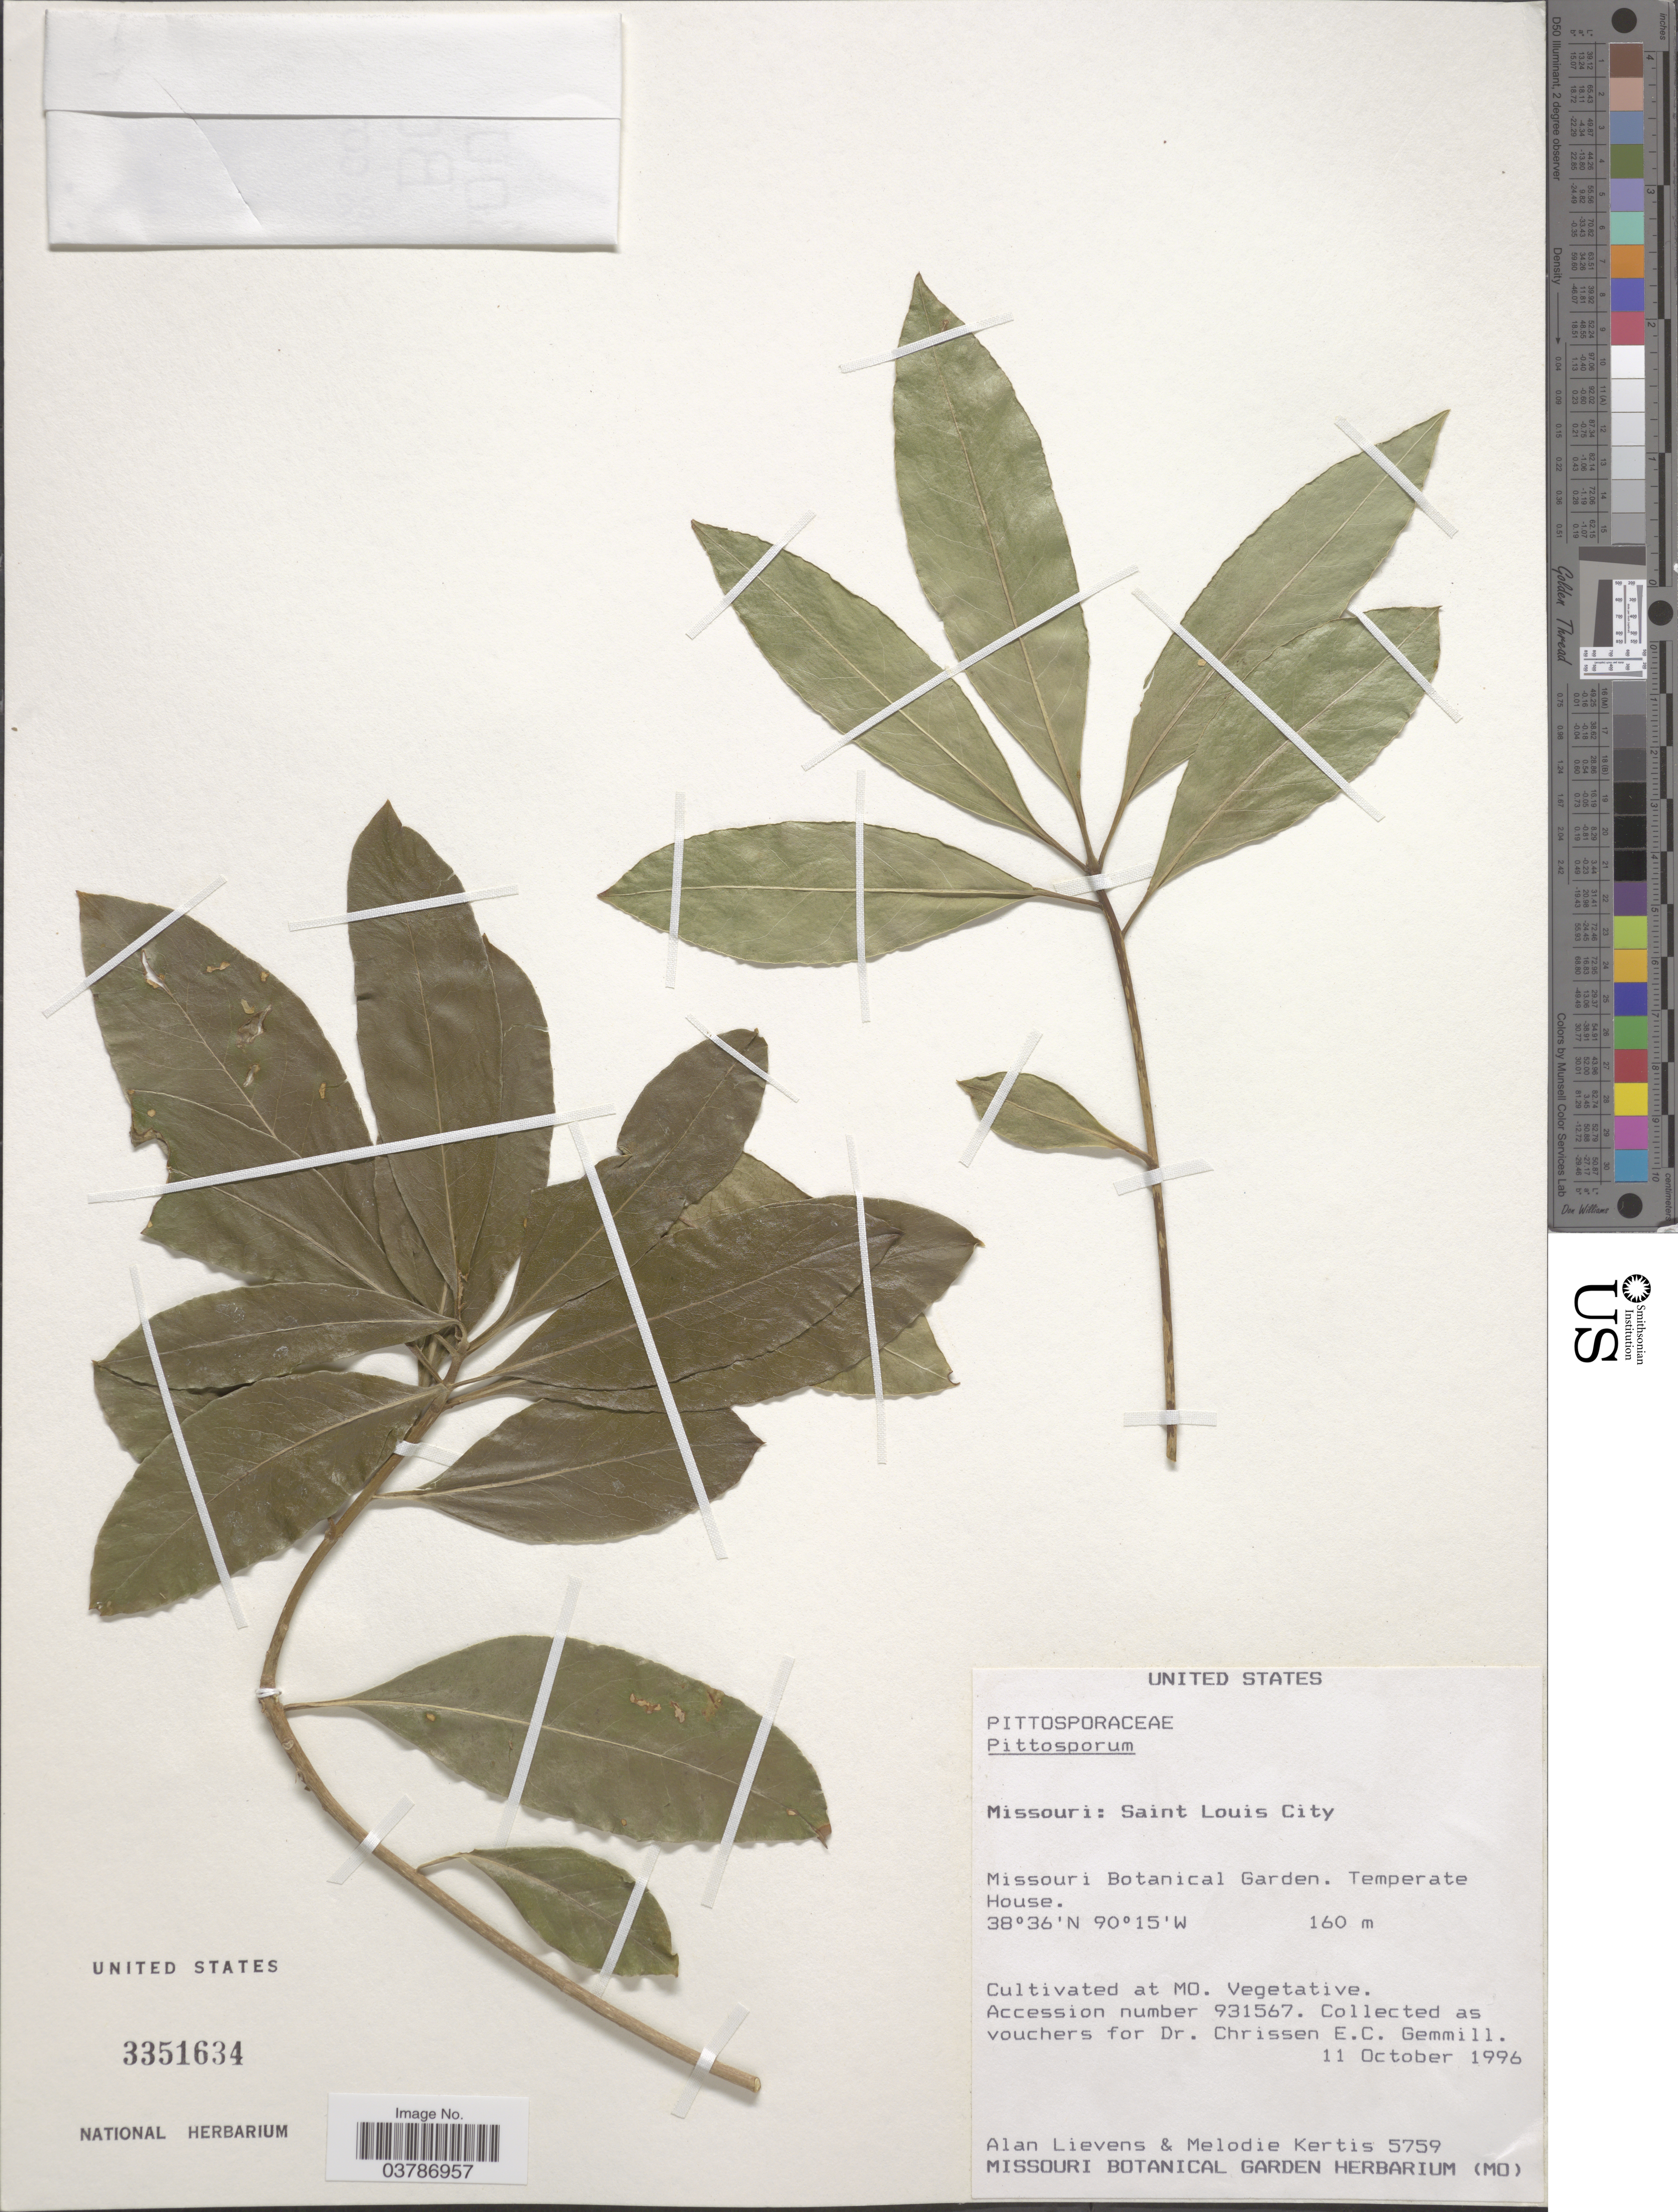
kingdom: Plantae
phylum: Tracheophyta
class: Magnoliopsida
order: Apiales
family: Pittosporaceae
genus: Pittosporum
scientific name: Pittosporum sp.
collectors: A. Lievens & M. Kertis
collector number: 5759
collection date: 1996-10-11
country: United States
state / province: Missouri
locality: Saint Louis City. Missouri Botanical Garden. Temperate House.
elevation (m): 160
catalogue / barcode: US 3351634